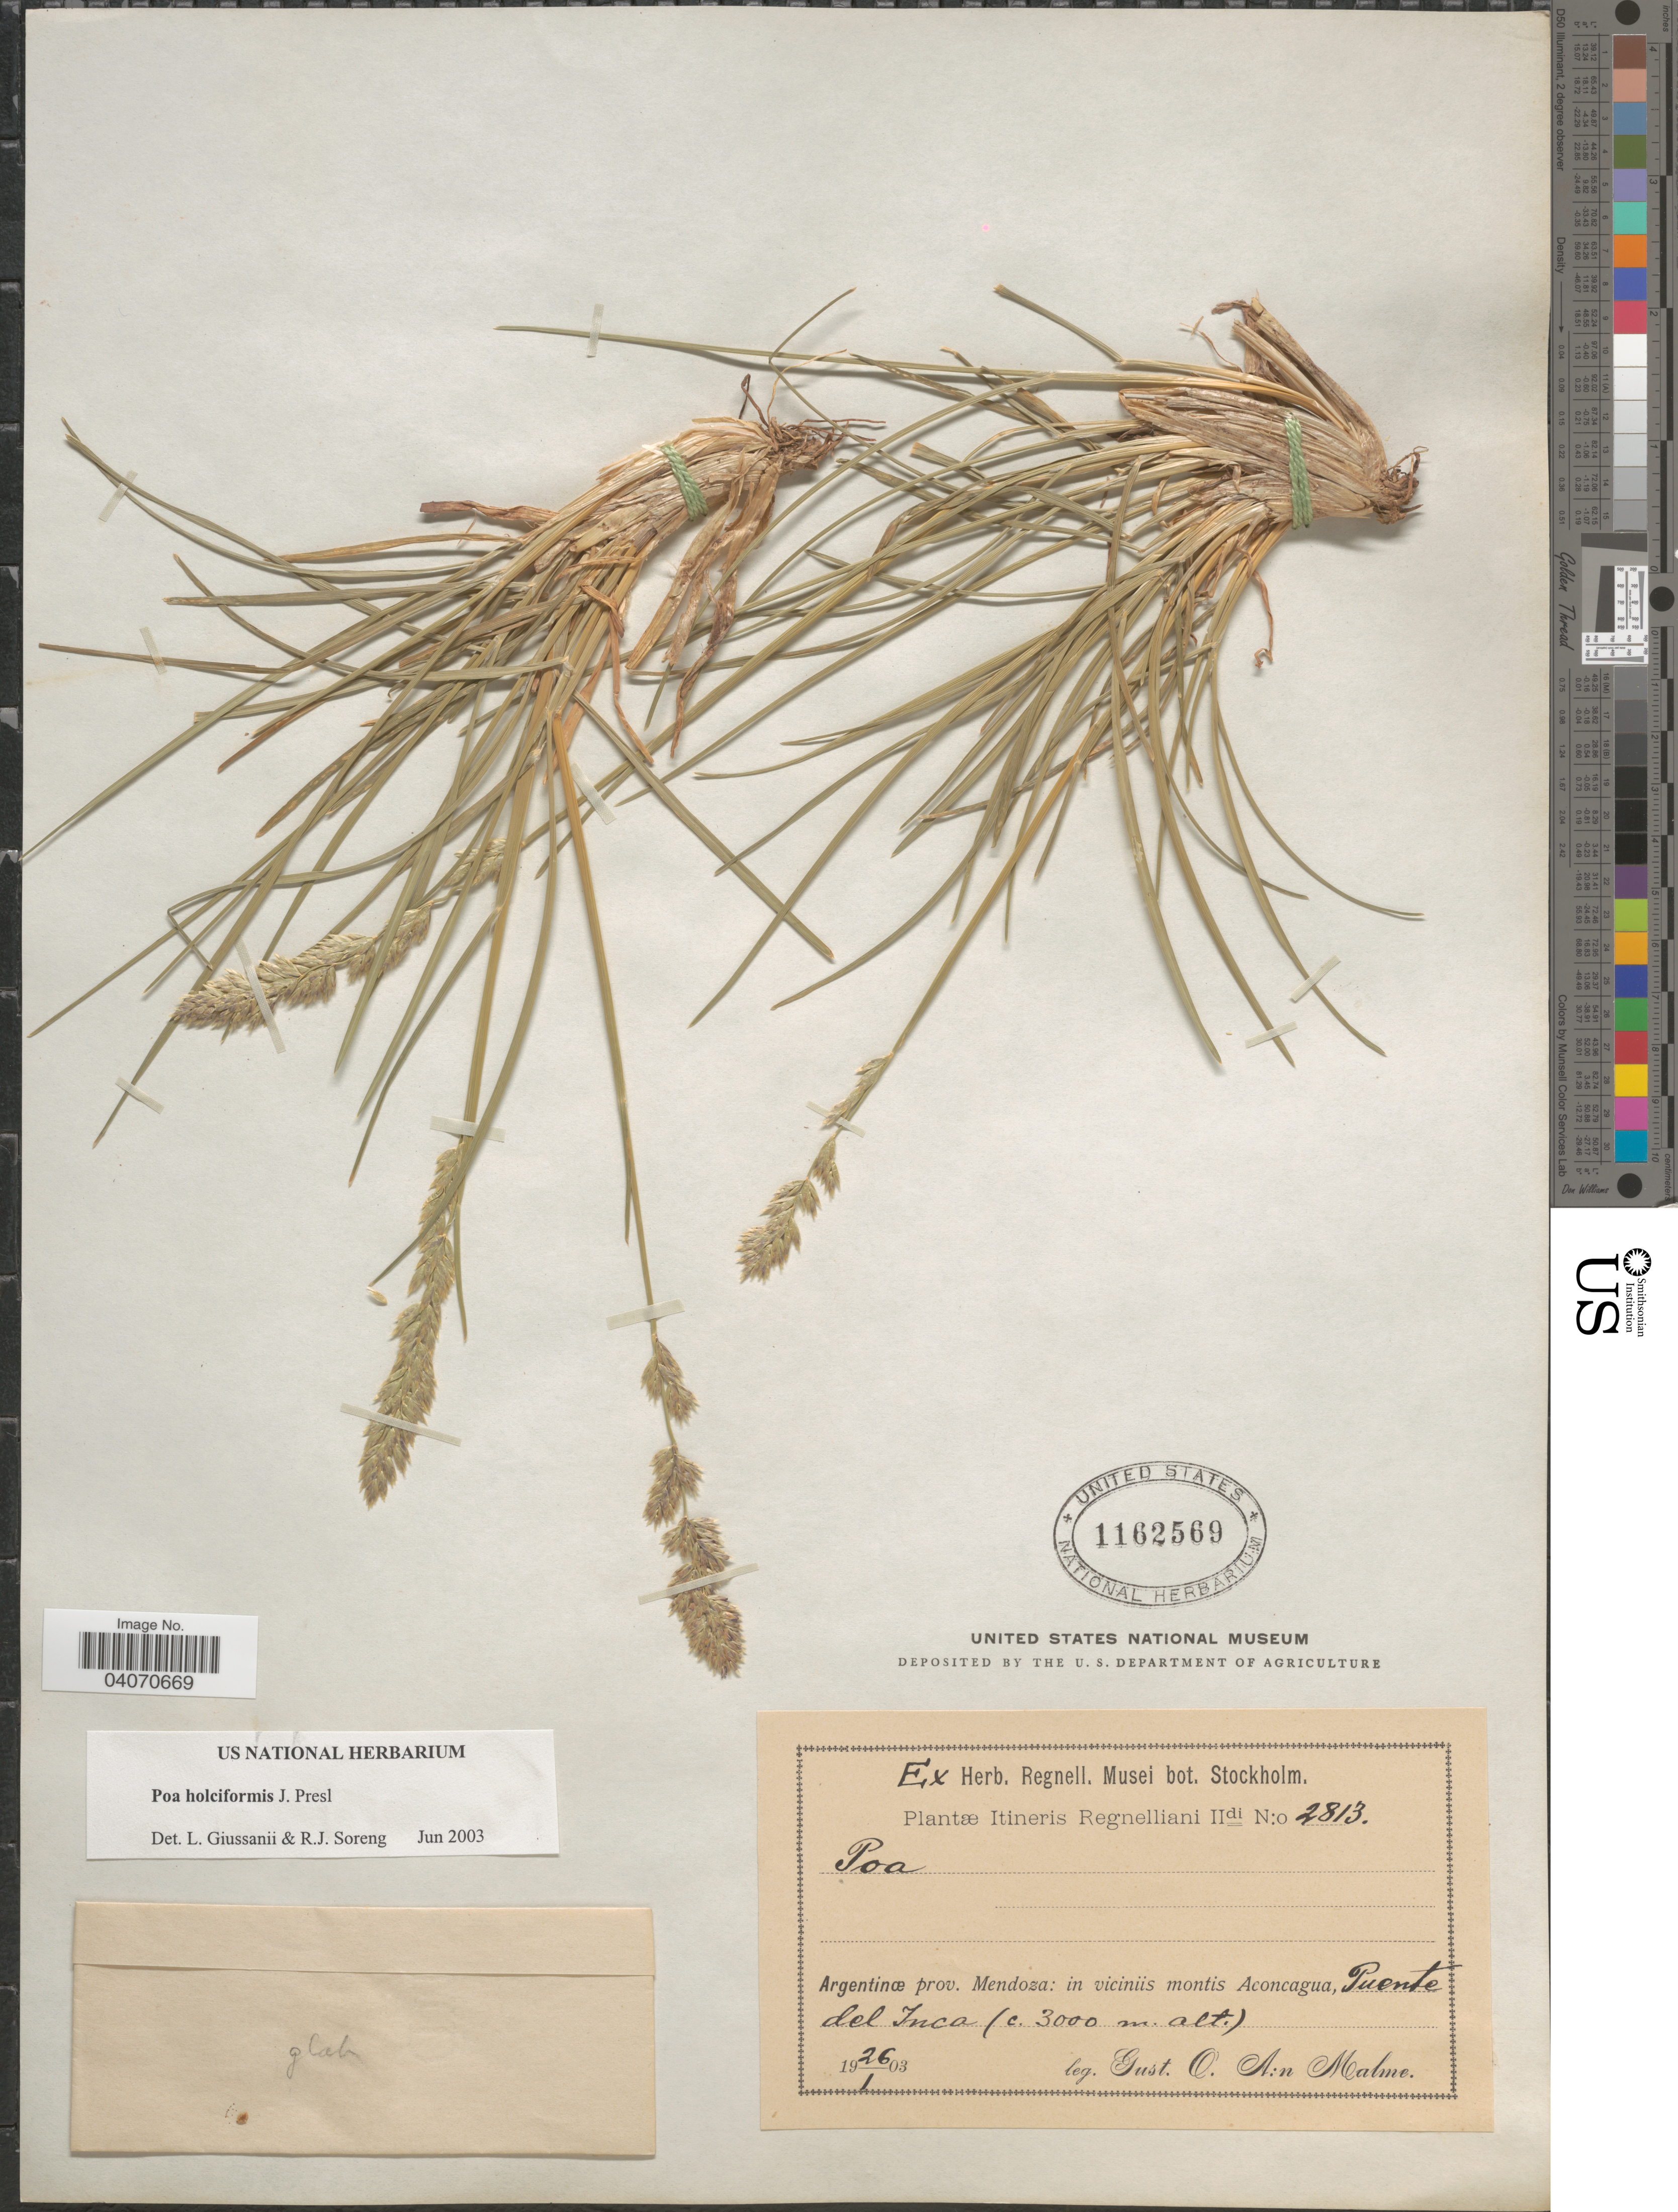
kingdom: Plantae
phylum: Tracheophyta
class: Liliopsida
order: Poales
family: Poaceae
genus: Poa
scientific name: Poa holciformis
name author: J. Presl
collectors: G. O. A. Malme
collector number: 2813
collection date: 1903-01-26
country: Argentina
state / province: Mendoza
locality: Plantæ Itineris Regnelliani IIdi. In viciniis montis Aconcagua, Puente del Inca.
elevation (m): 3000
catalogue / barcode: US 1162569